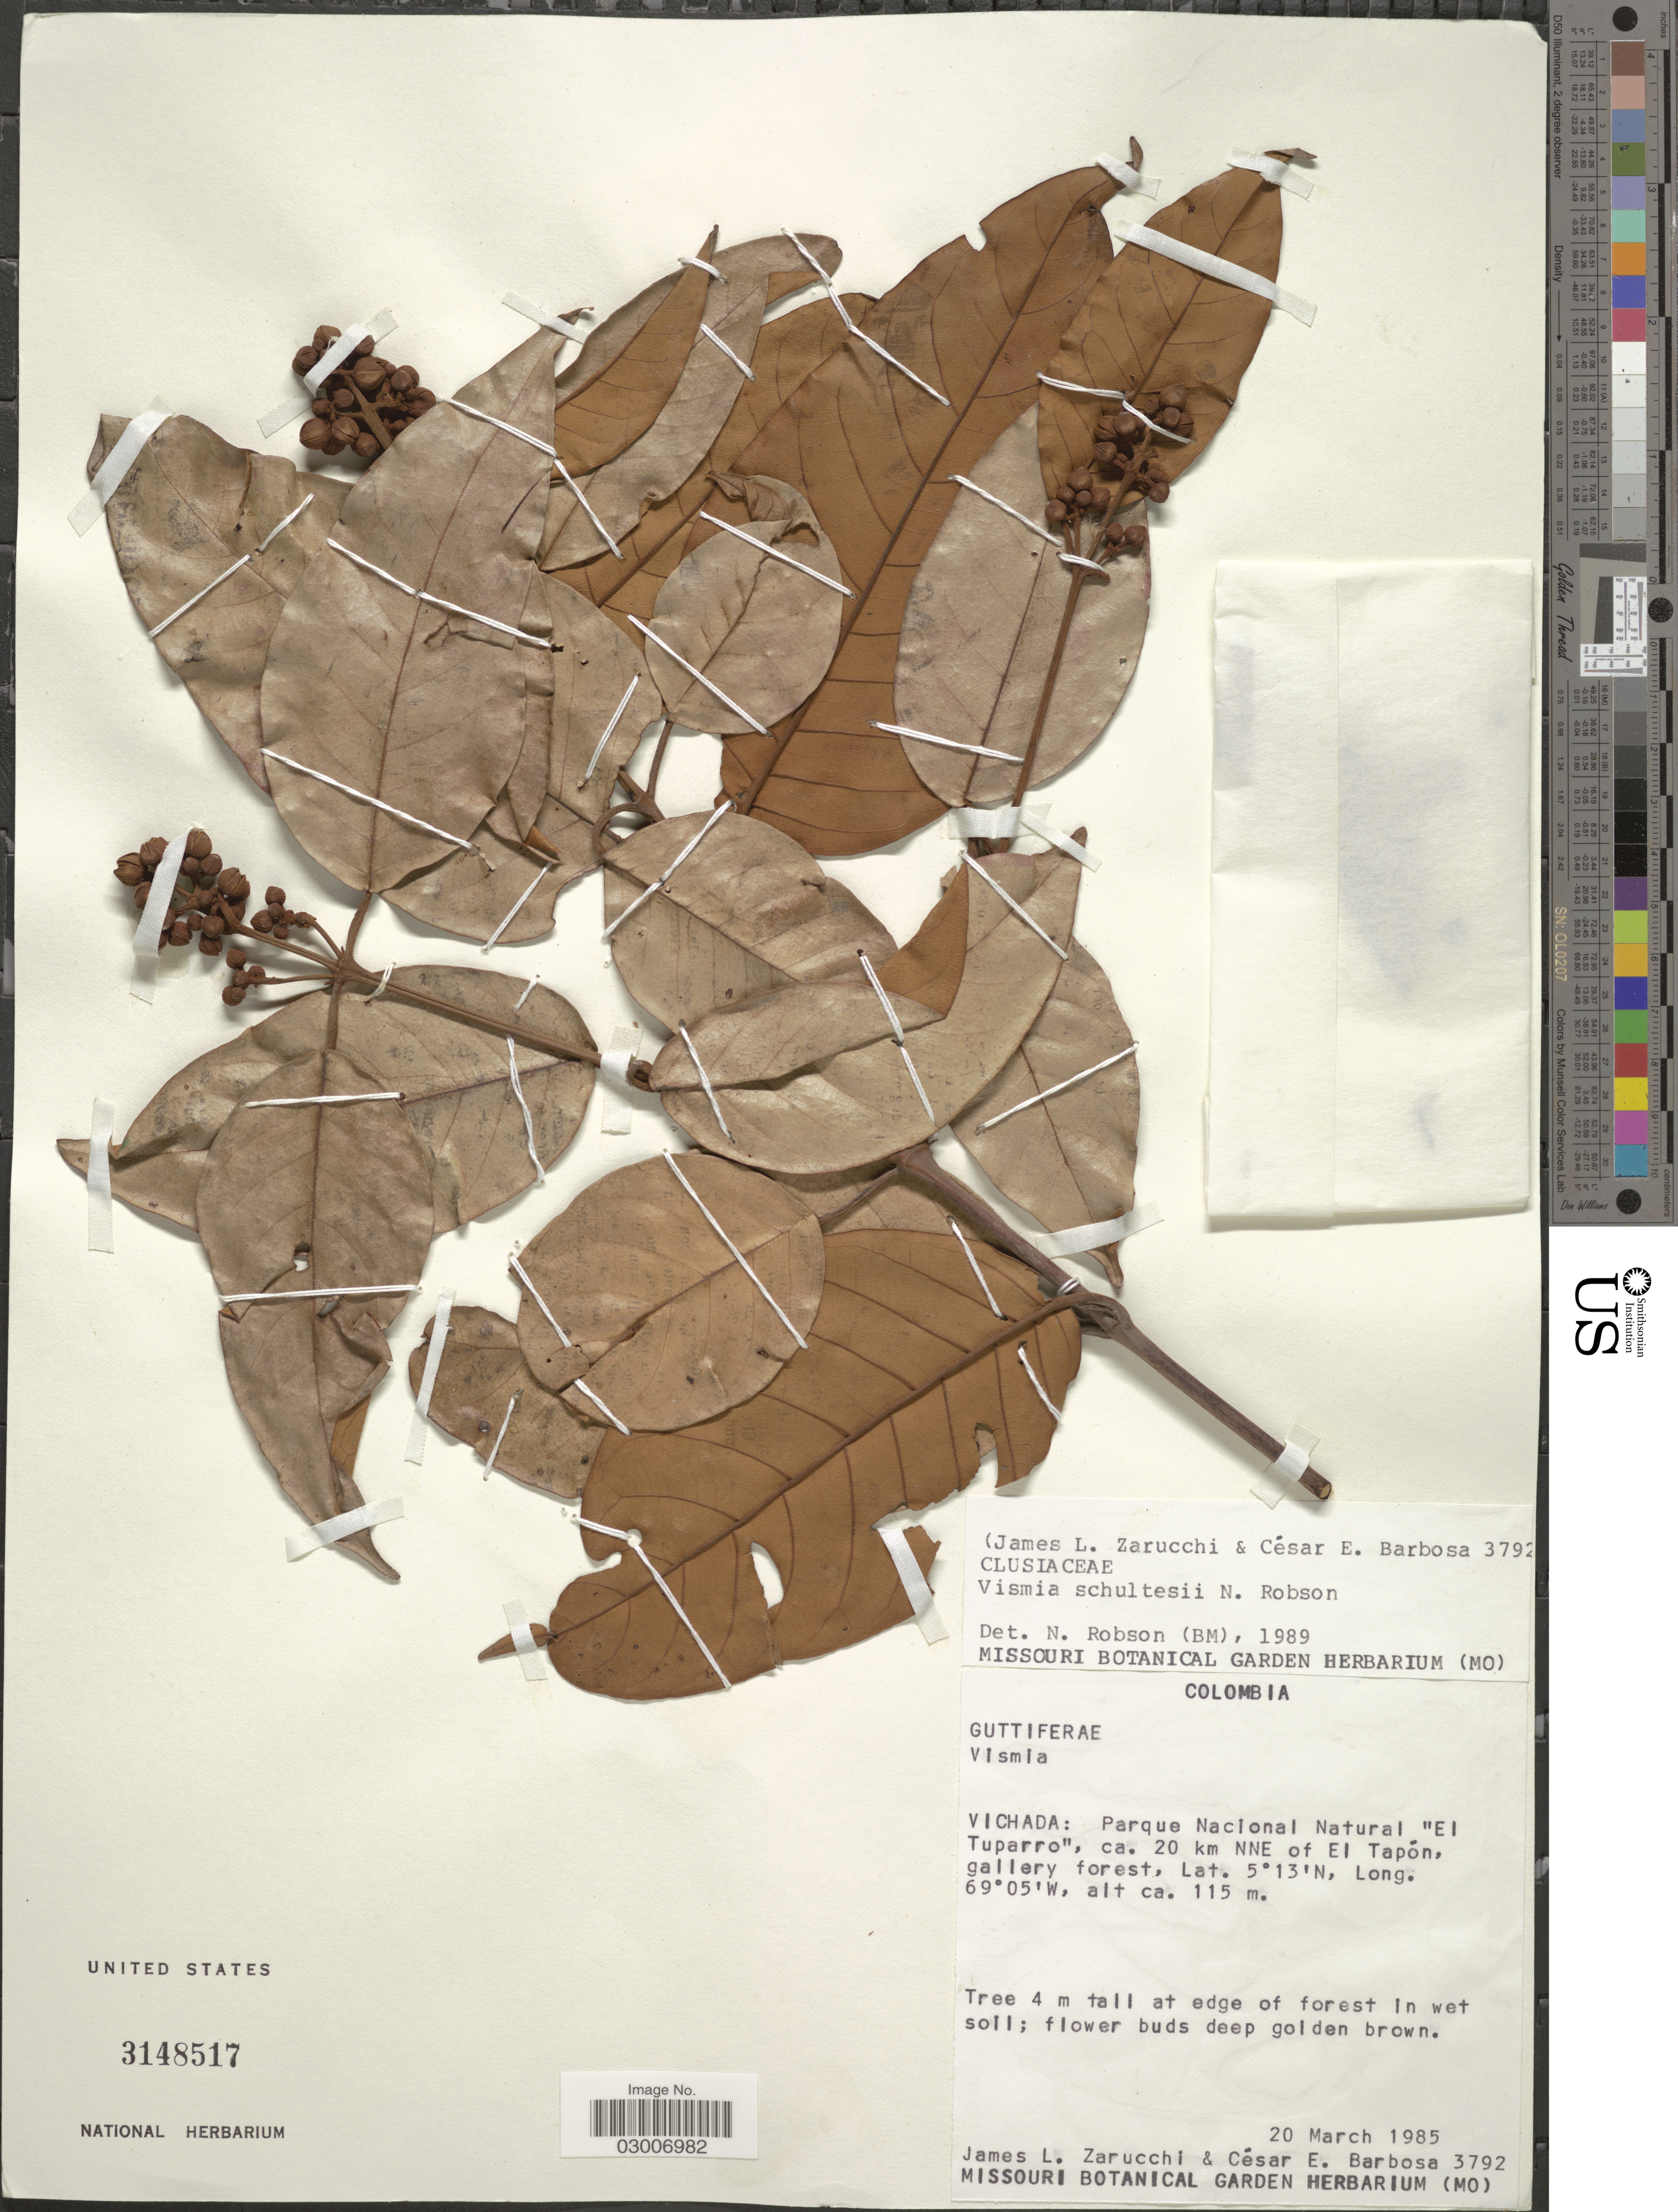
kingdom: Plantae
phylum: Tracheophyta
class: Magnoliopsida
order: Malpighiales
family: Hypericaceae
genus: Vismia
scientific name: Vismia schultesii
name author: N. Robson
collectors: J. L. Zarucchi & C. E. Barbosa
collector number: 3792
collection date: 1985-03-20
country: Colombia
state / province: Vichada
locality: Vichada: Parque Nacional Natural "El Tuparro", ca. 20 km NNE of El Tapón.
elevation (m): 115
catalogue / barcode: US 3148517